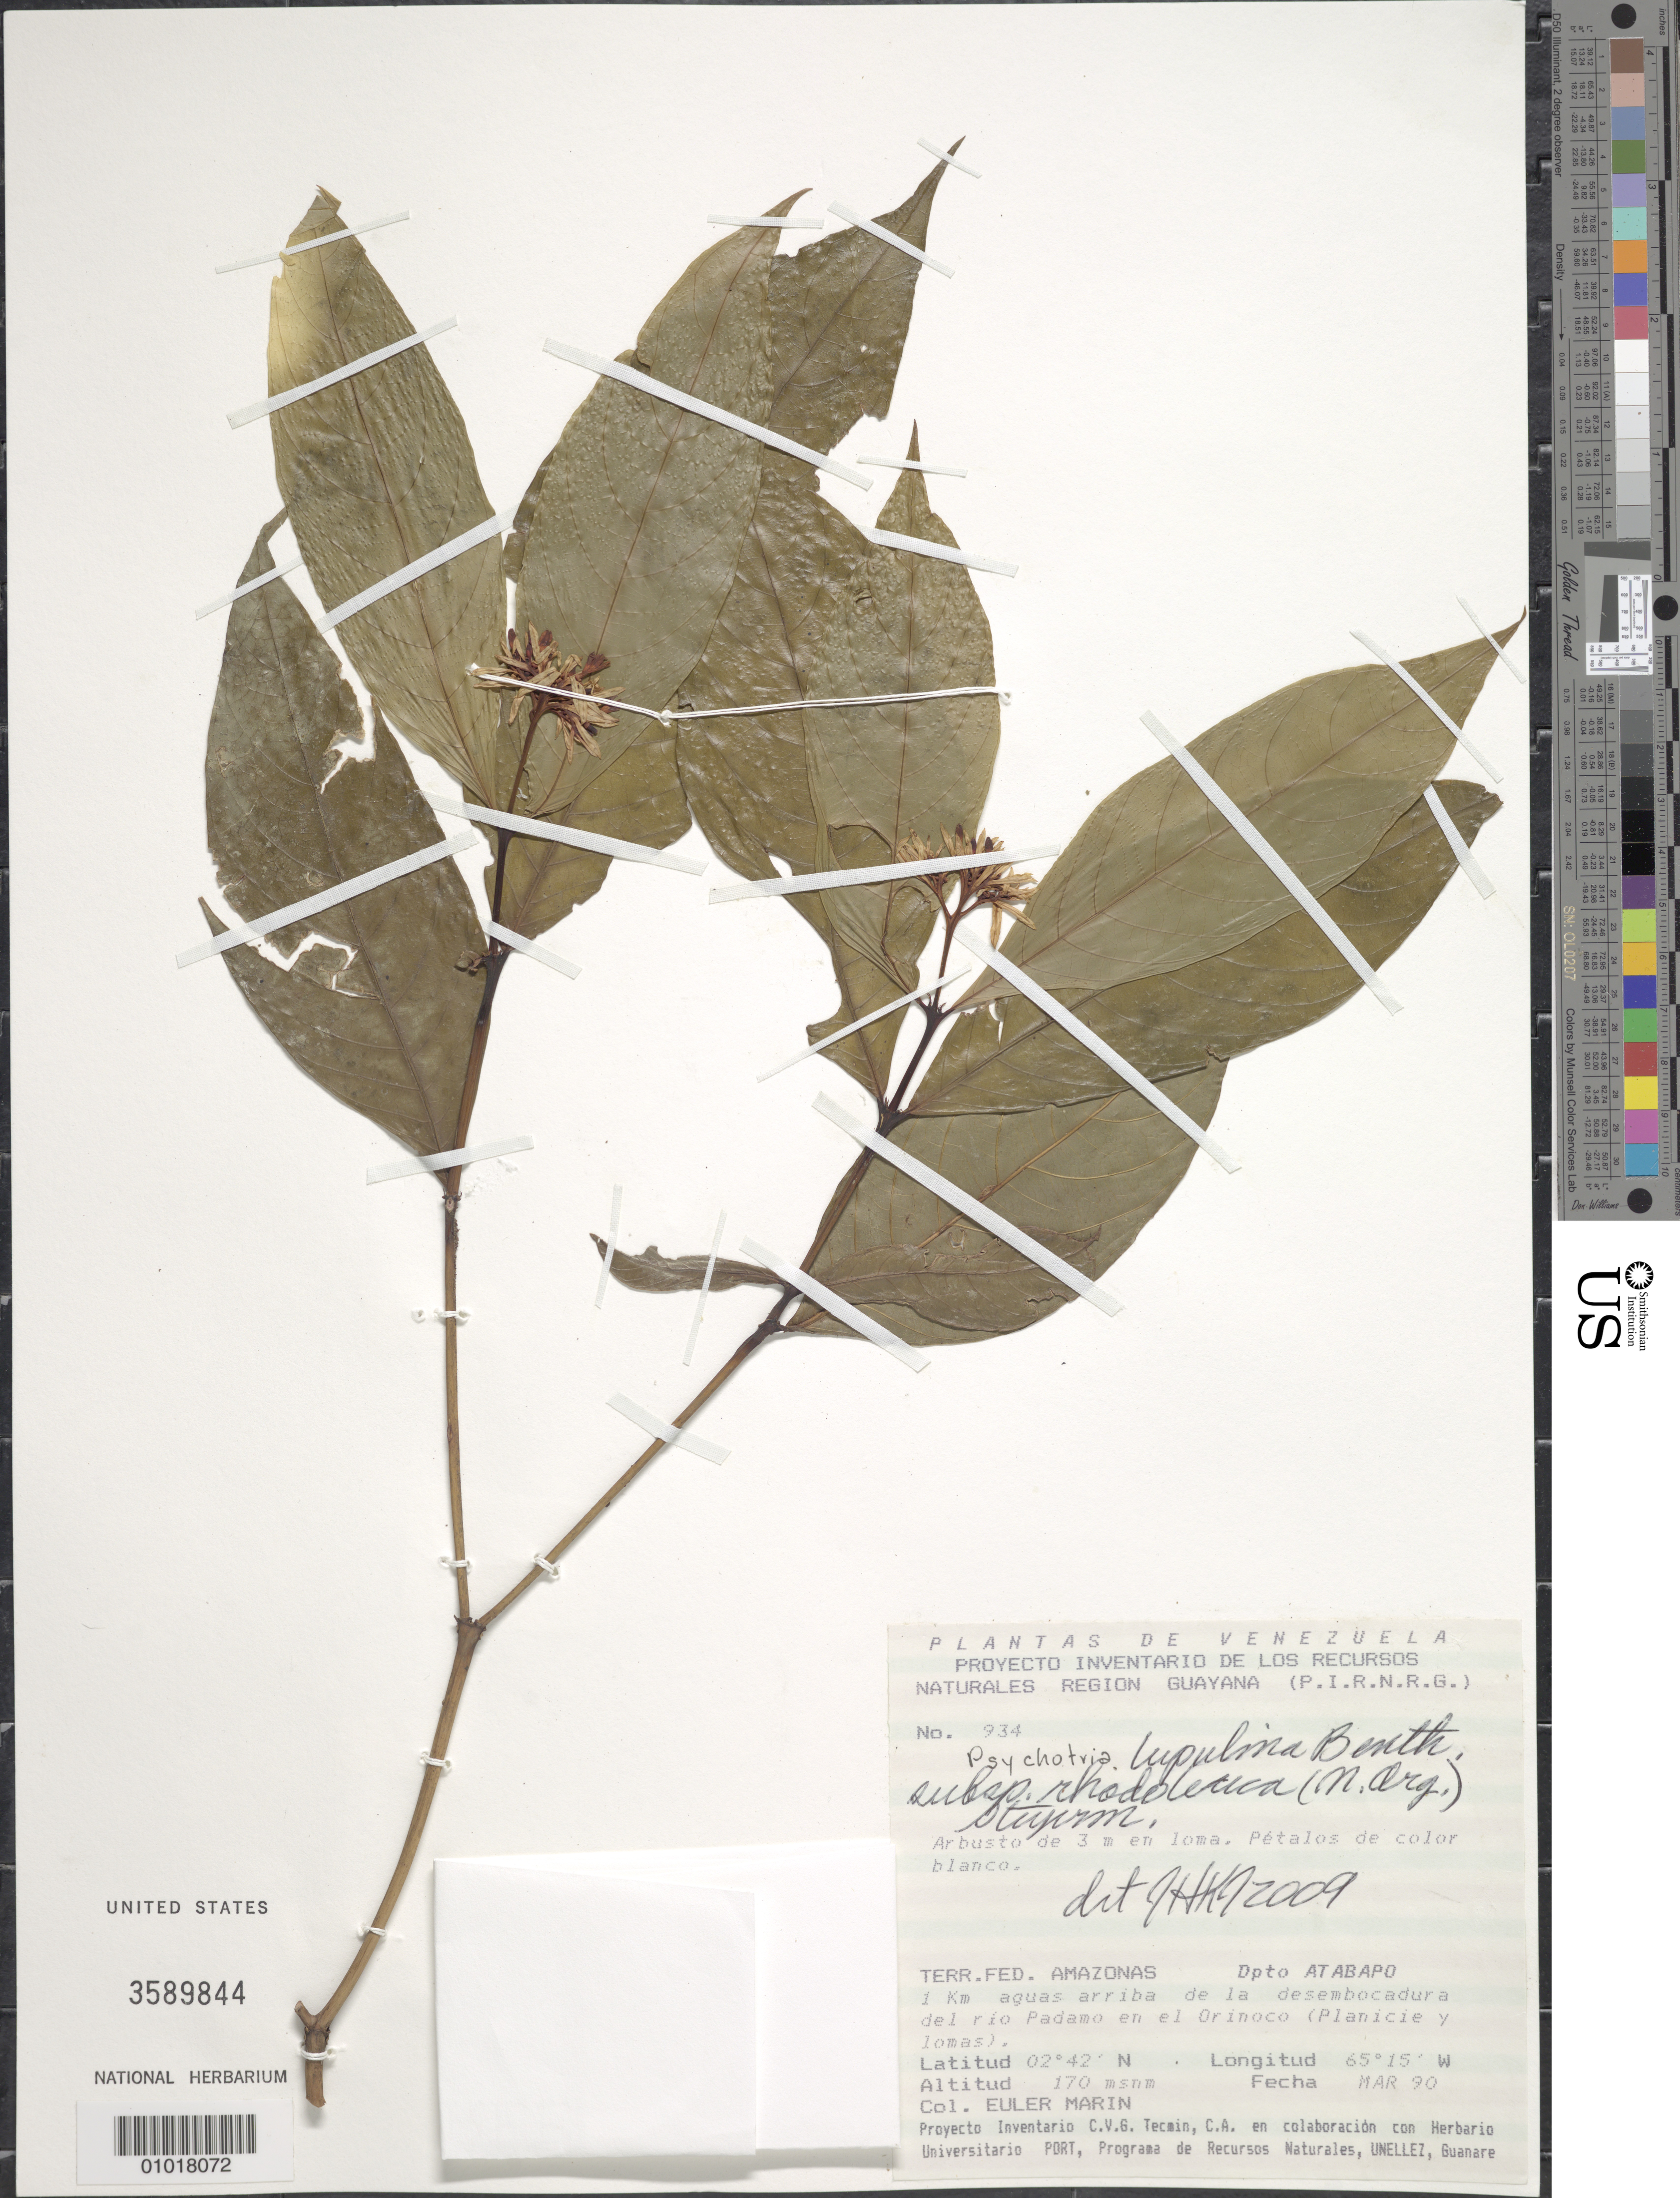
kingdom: Plantae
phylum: Tracheophyta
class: Magnoliopsida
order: Gentianales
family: Rubiaceae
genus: Psychotria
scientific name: Psychotria lupulina subsp. rhodoleuca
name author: (Müll. Arg.) Steyerm.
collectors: E. Marin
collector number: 934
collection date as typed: Mar-90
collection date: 1990-03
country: Venezuela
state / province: Amazonas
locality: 1 km aguas arriba de la desembocadura del rio Padamo en el Orinoco (Planicie y lomas)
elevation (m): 170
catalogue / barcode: US 3589844